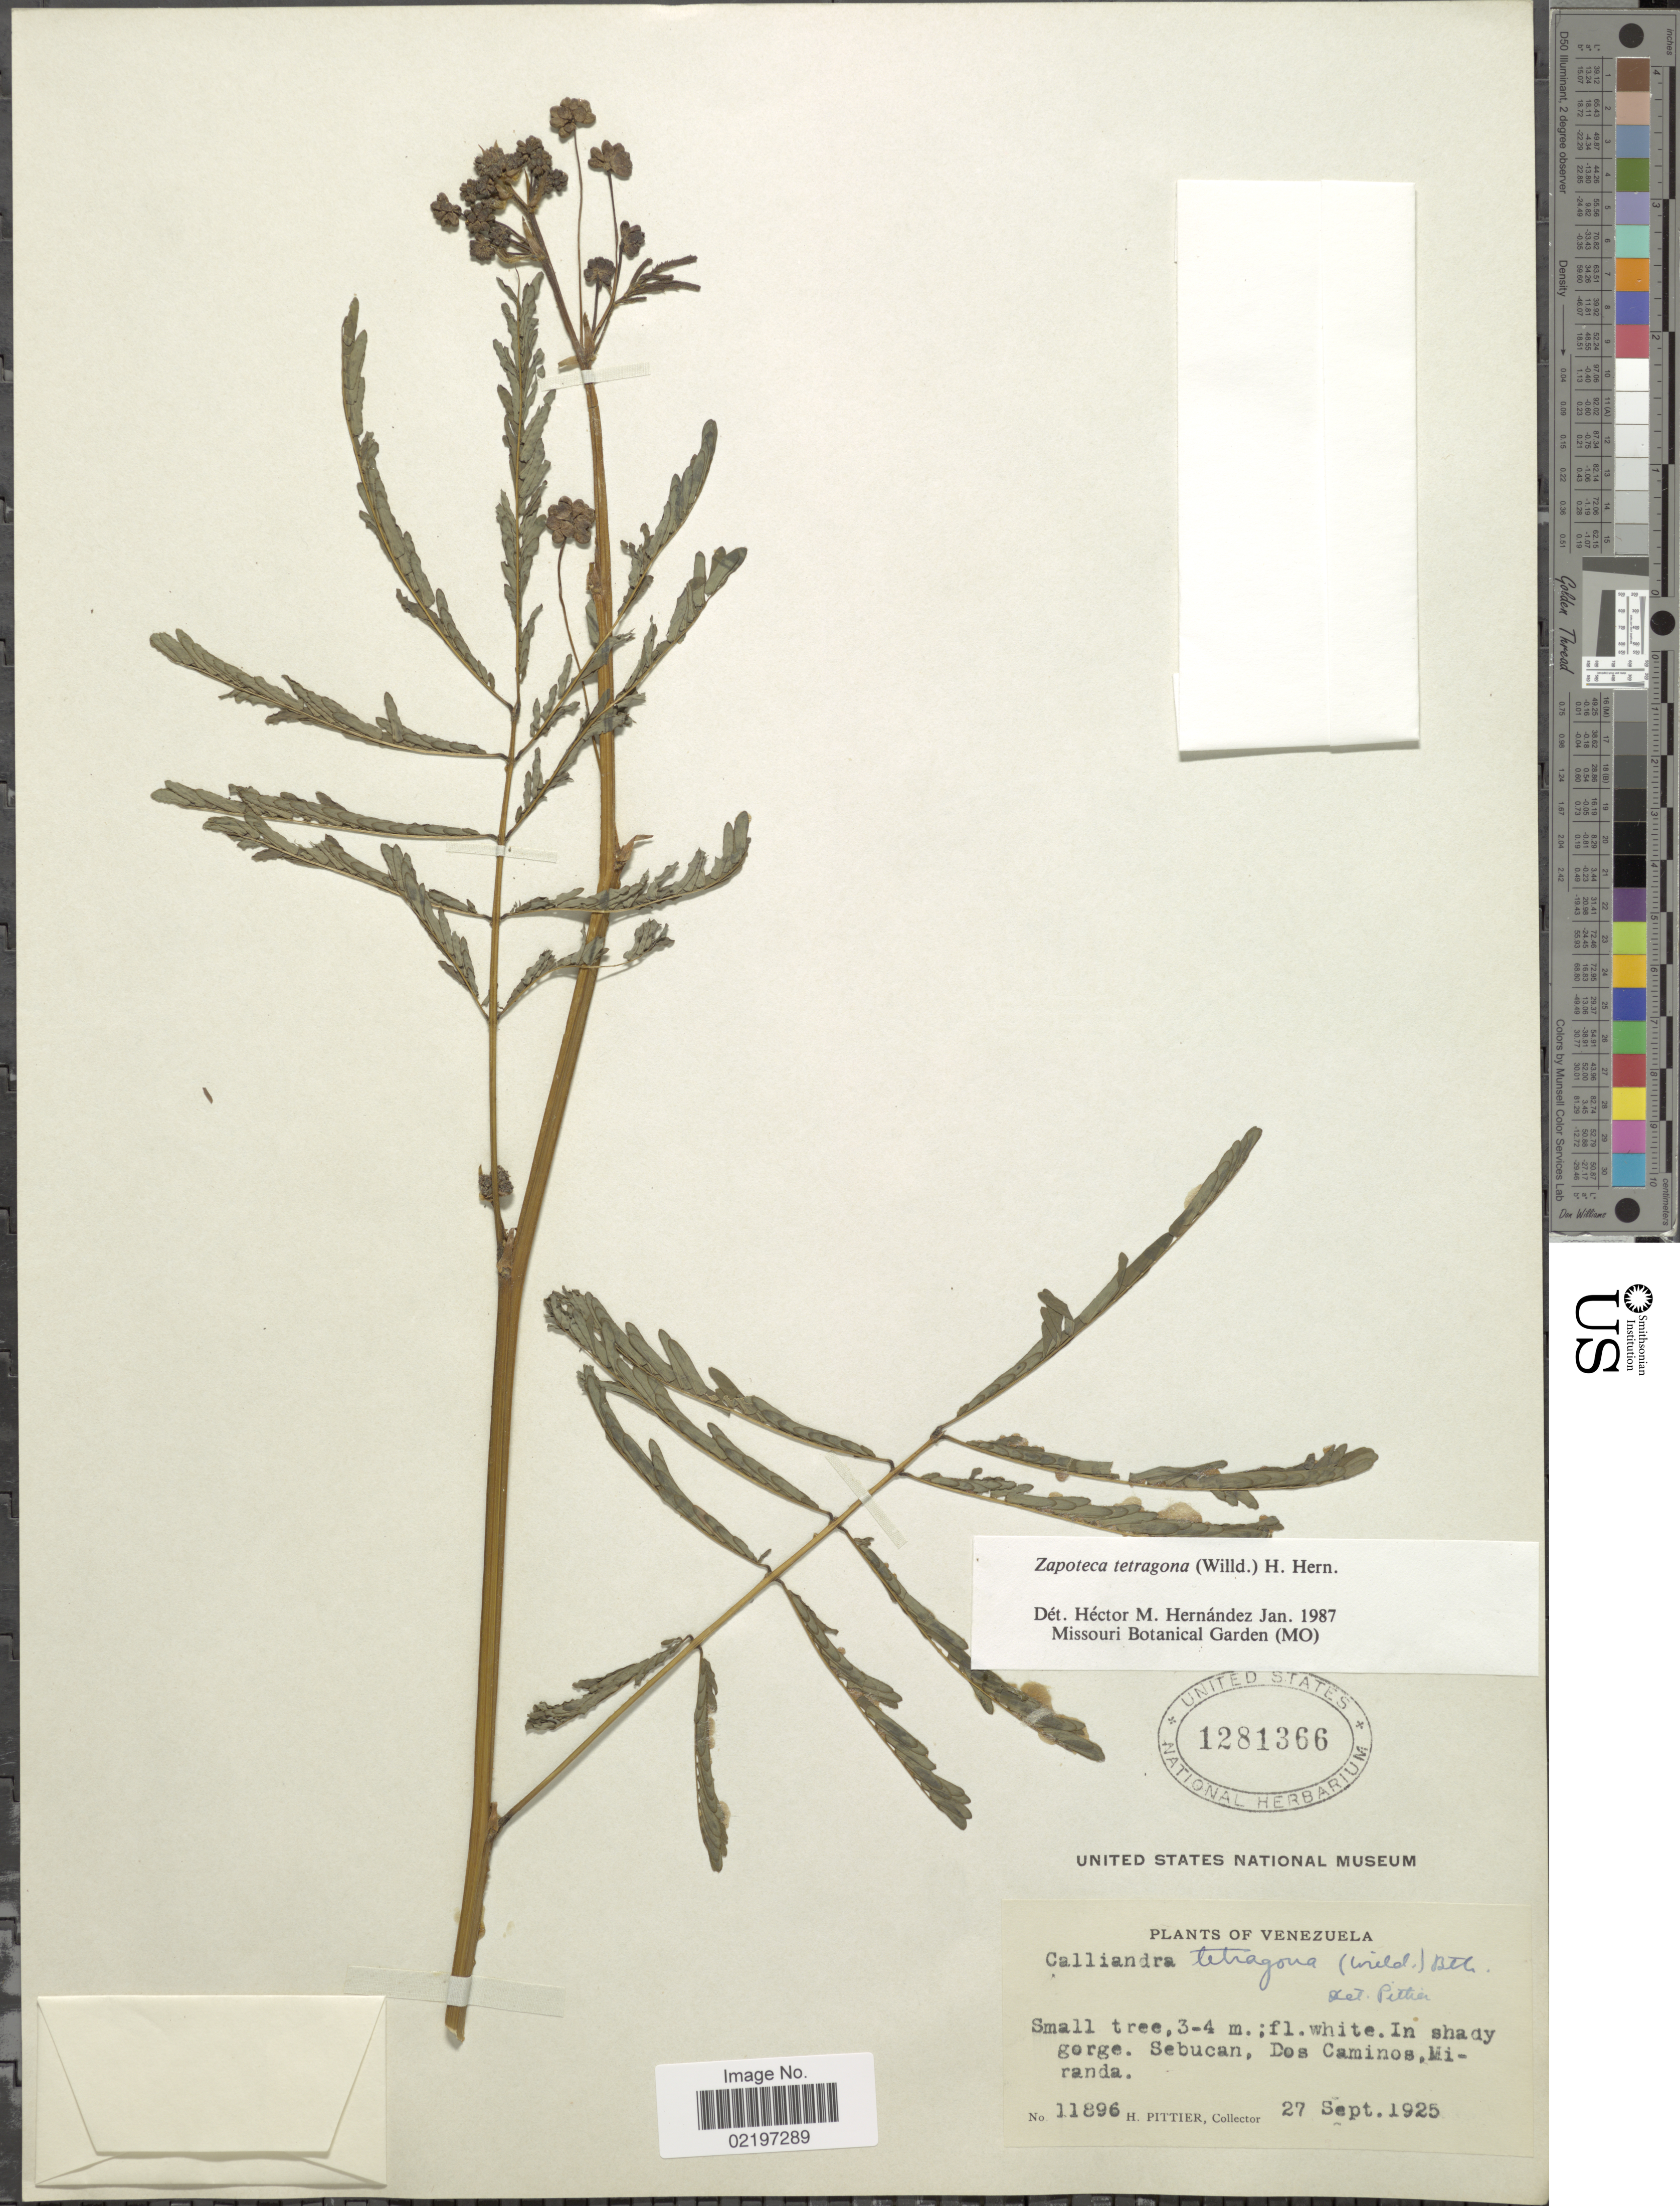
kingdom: Plantae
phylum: Tracheophyta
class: Magnoliopsida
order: Fabales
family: Fabaceae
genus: Zapoteca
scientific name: Zapoteca tetragona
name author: (Willd.) H.M. Hern.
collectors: H. F. Pittier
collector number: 11896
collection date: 1925-09-27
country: Venezuela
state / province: Miranda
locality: In shady gorge, Sebucan, Dos Caminos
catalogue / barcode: US 1281366